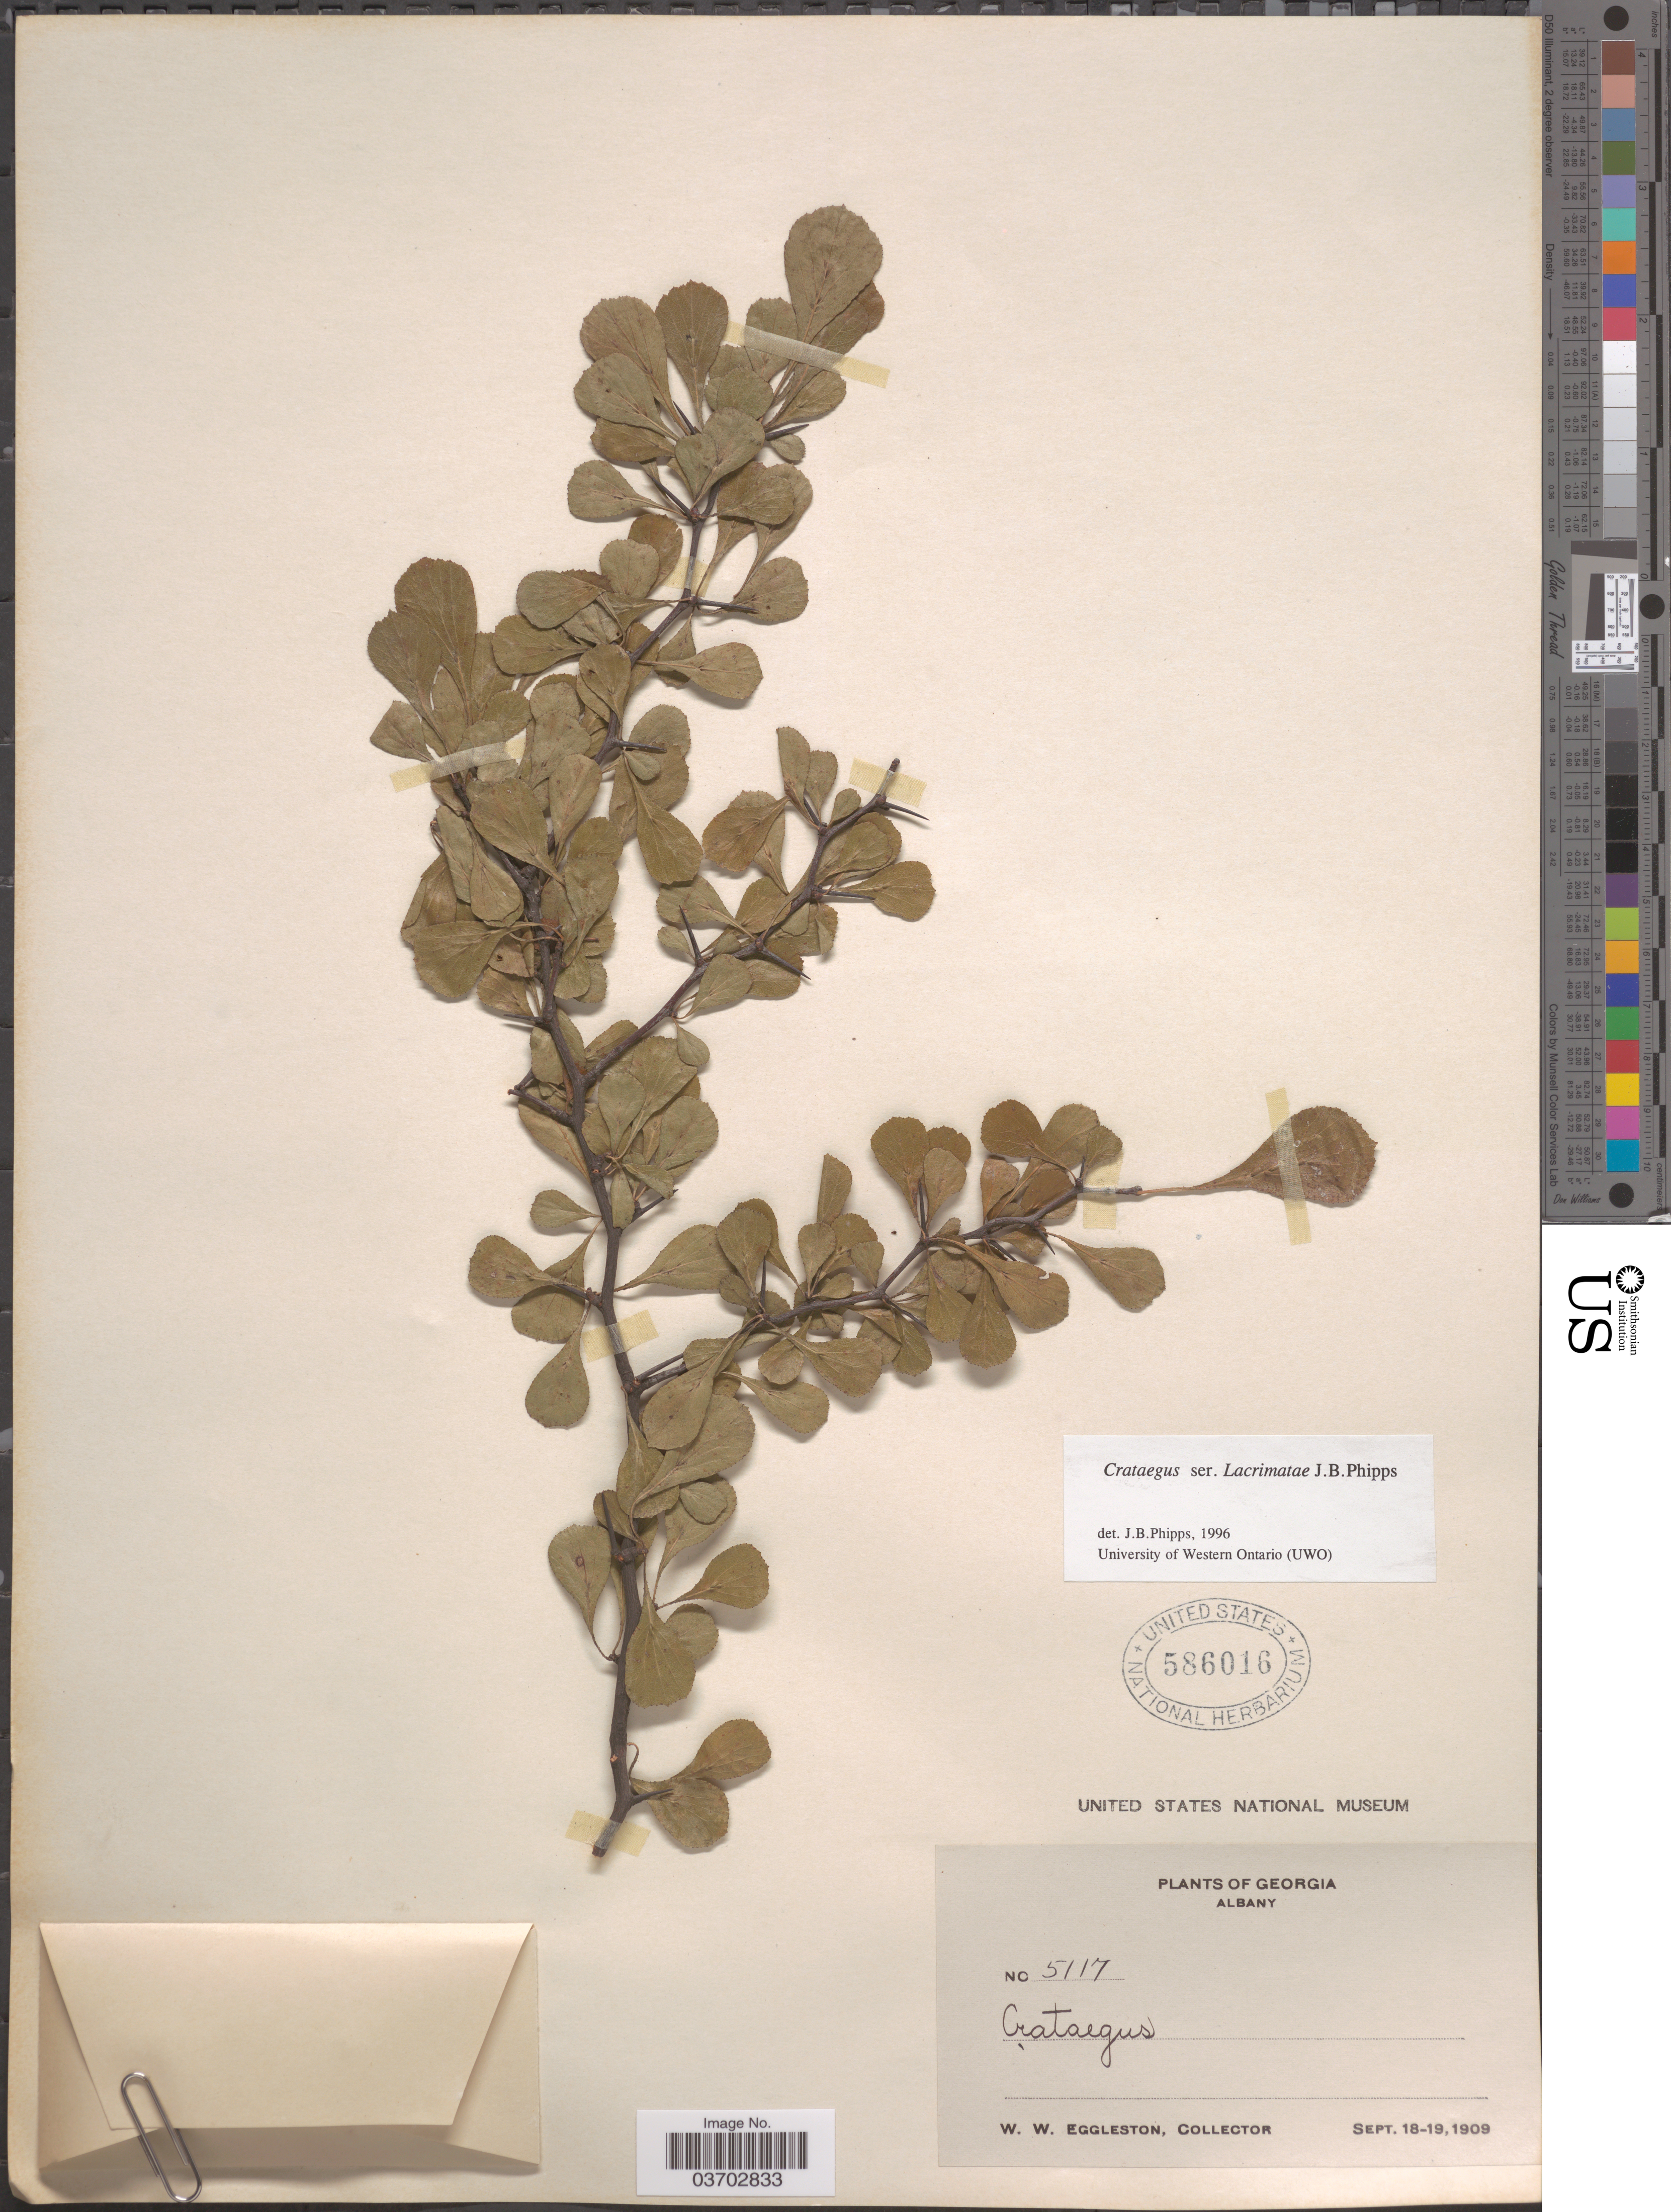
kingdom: Plantae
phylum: Tracheophyta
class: Magnoliopsida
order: Rosales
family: Rosaceae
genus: Crataegus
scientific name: Crataegus sp.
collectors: W. W. Eggleston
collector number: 5117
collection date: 1909-09-18/1909-09-19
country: United States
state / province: Georgia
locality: Albany.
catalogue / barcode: US 586016